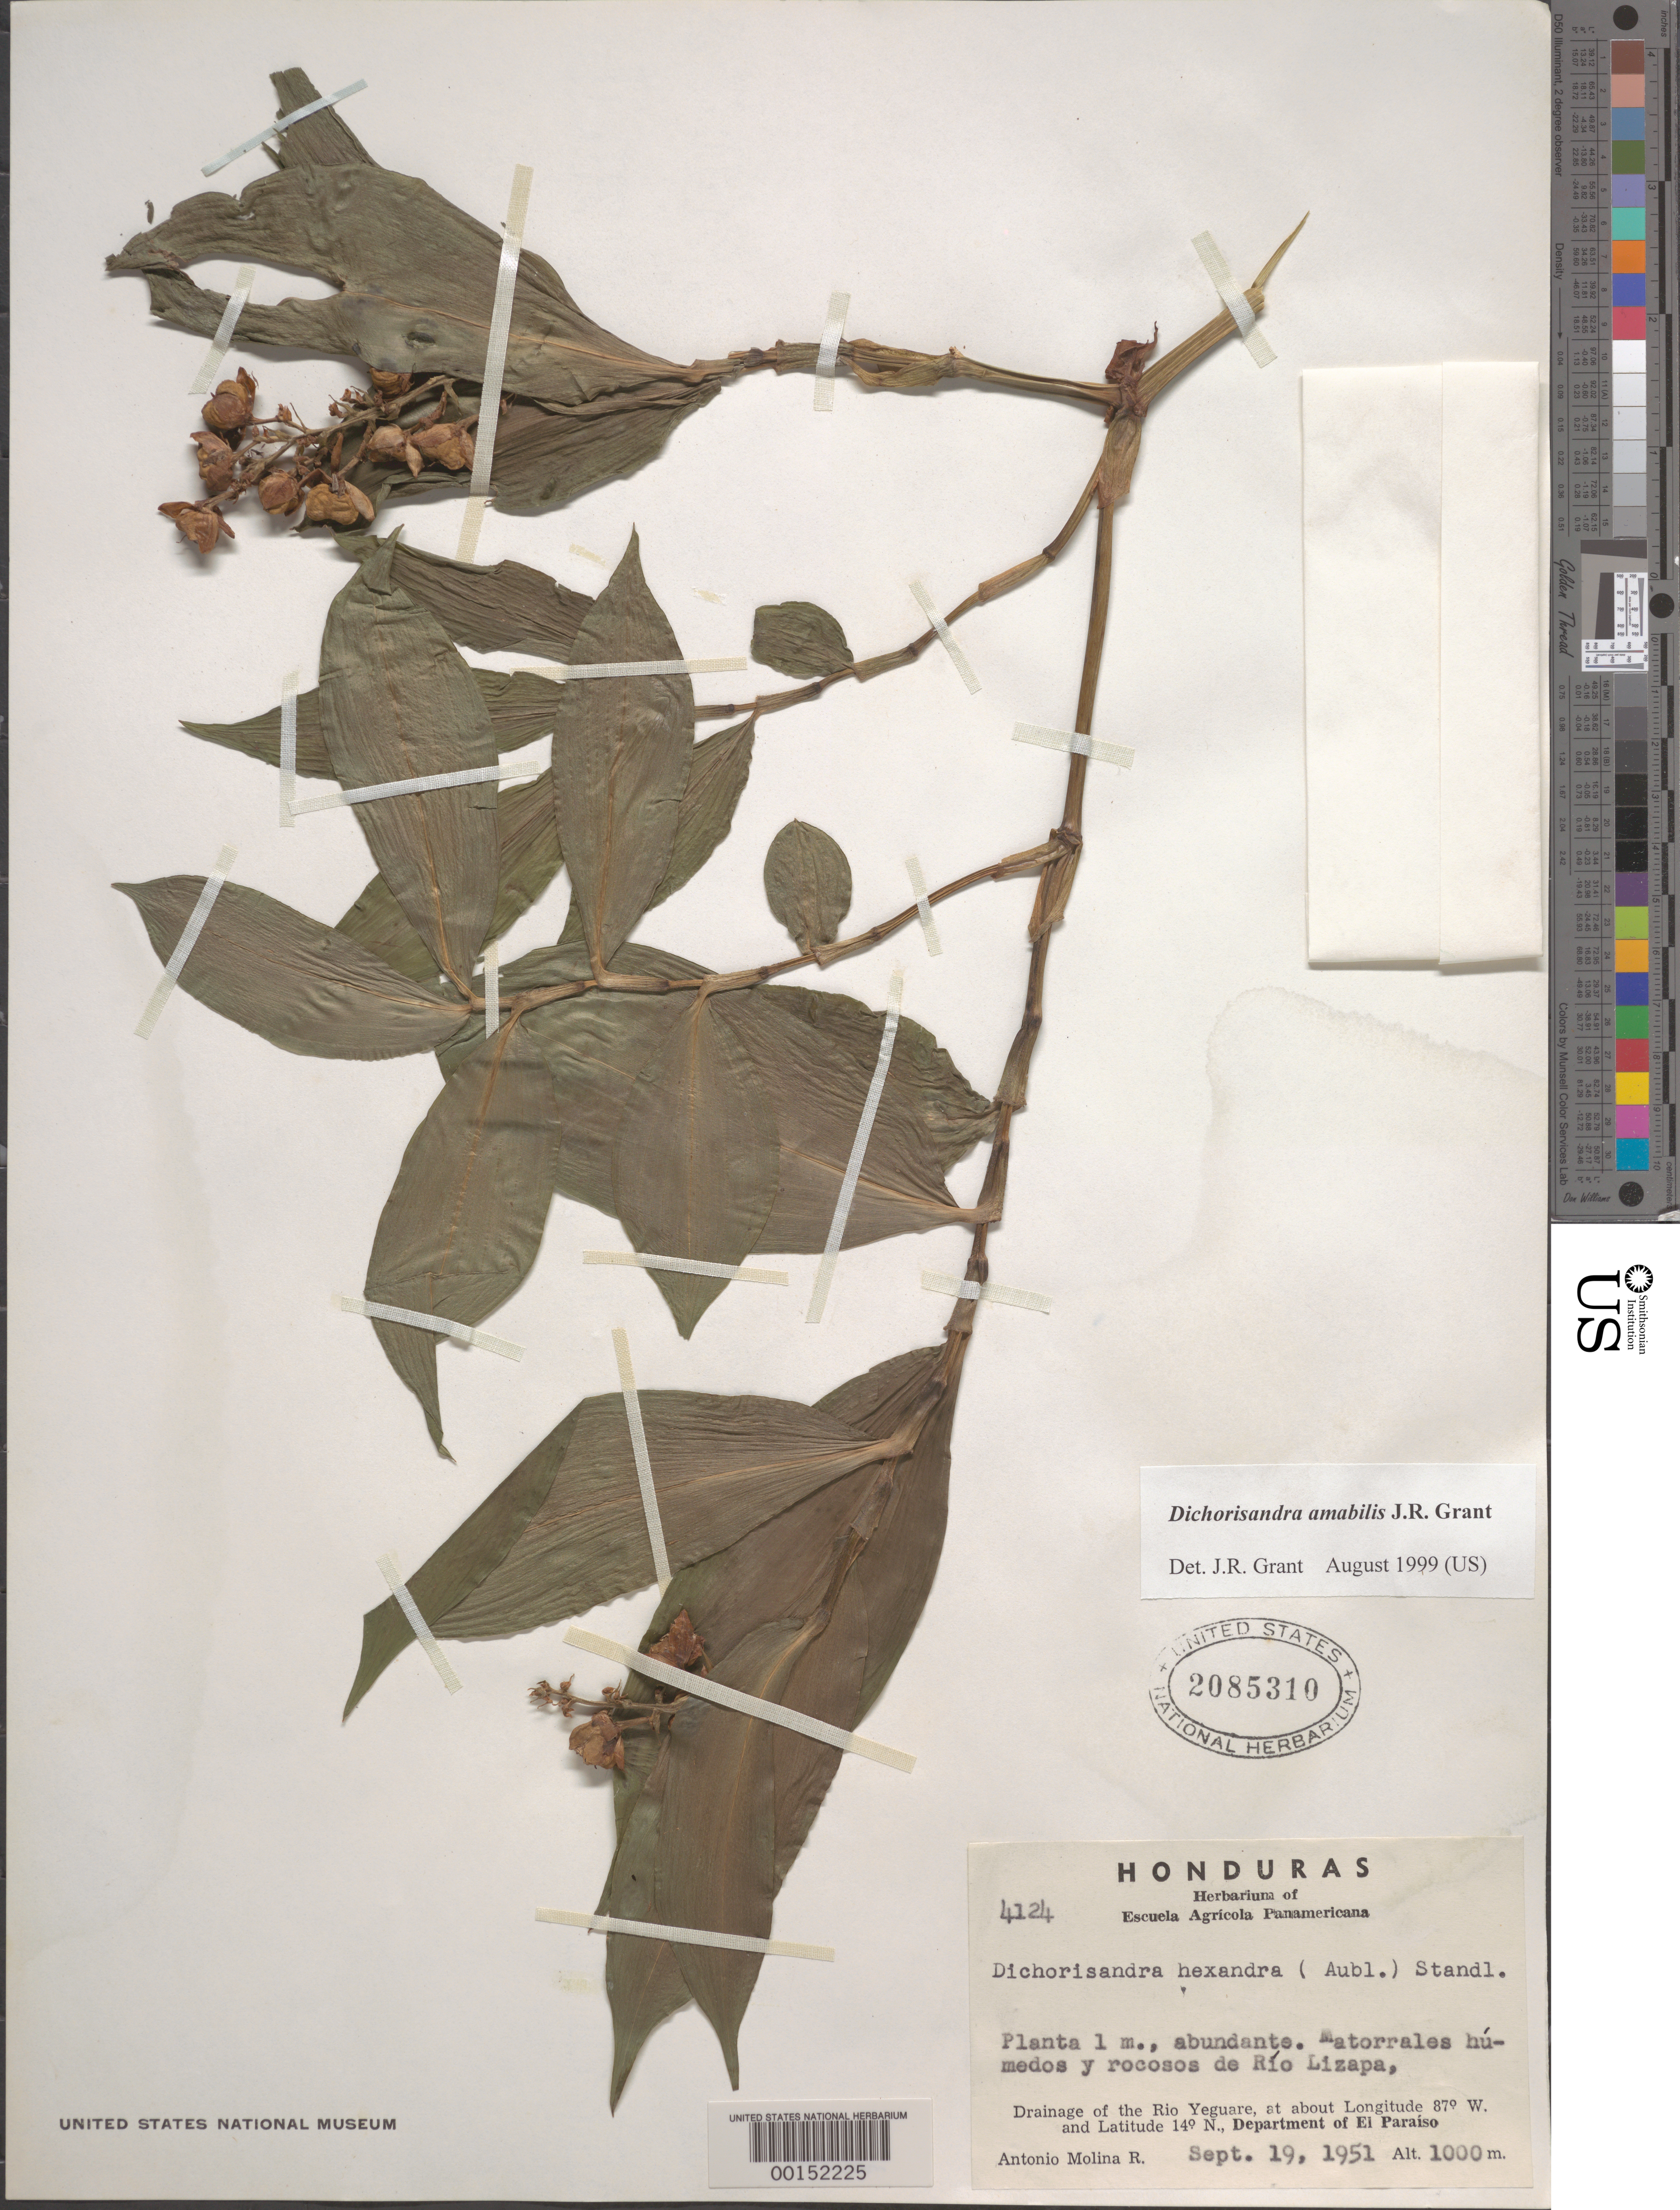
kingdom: Plantae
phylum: Tracheophyta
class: Liliopsida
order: Commelinales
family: Commelinaceae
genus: Dichorisandra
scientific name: Dichorisandra hexandra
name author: (Aubl.) Standl.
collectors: A. Molina R.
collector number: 4124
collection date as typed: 19 Sep 1951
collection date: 1951-09-19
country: Honduras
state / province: El Paraíso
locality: Rio Lizapa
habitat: Moist, rocky thicket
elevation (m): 1000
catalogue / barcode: US 2085310